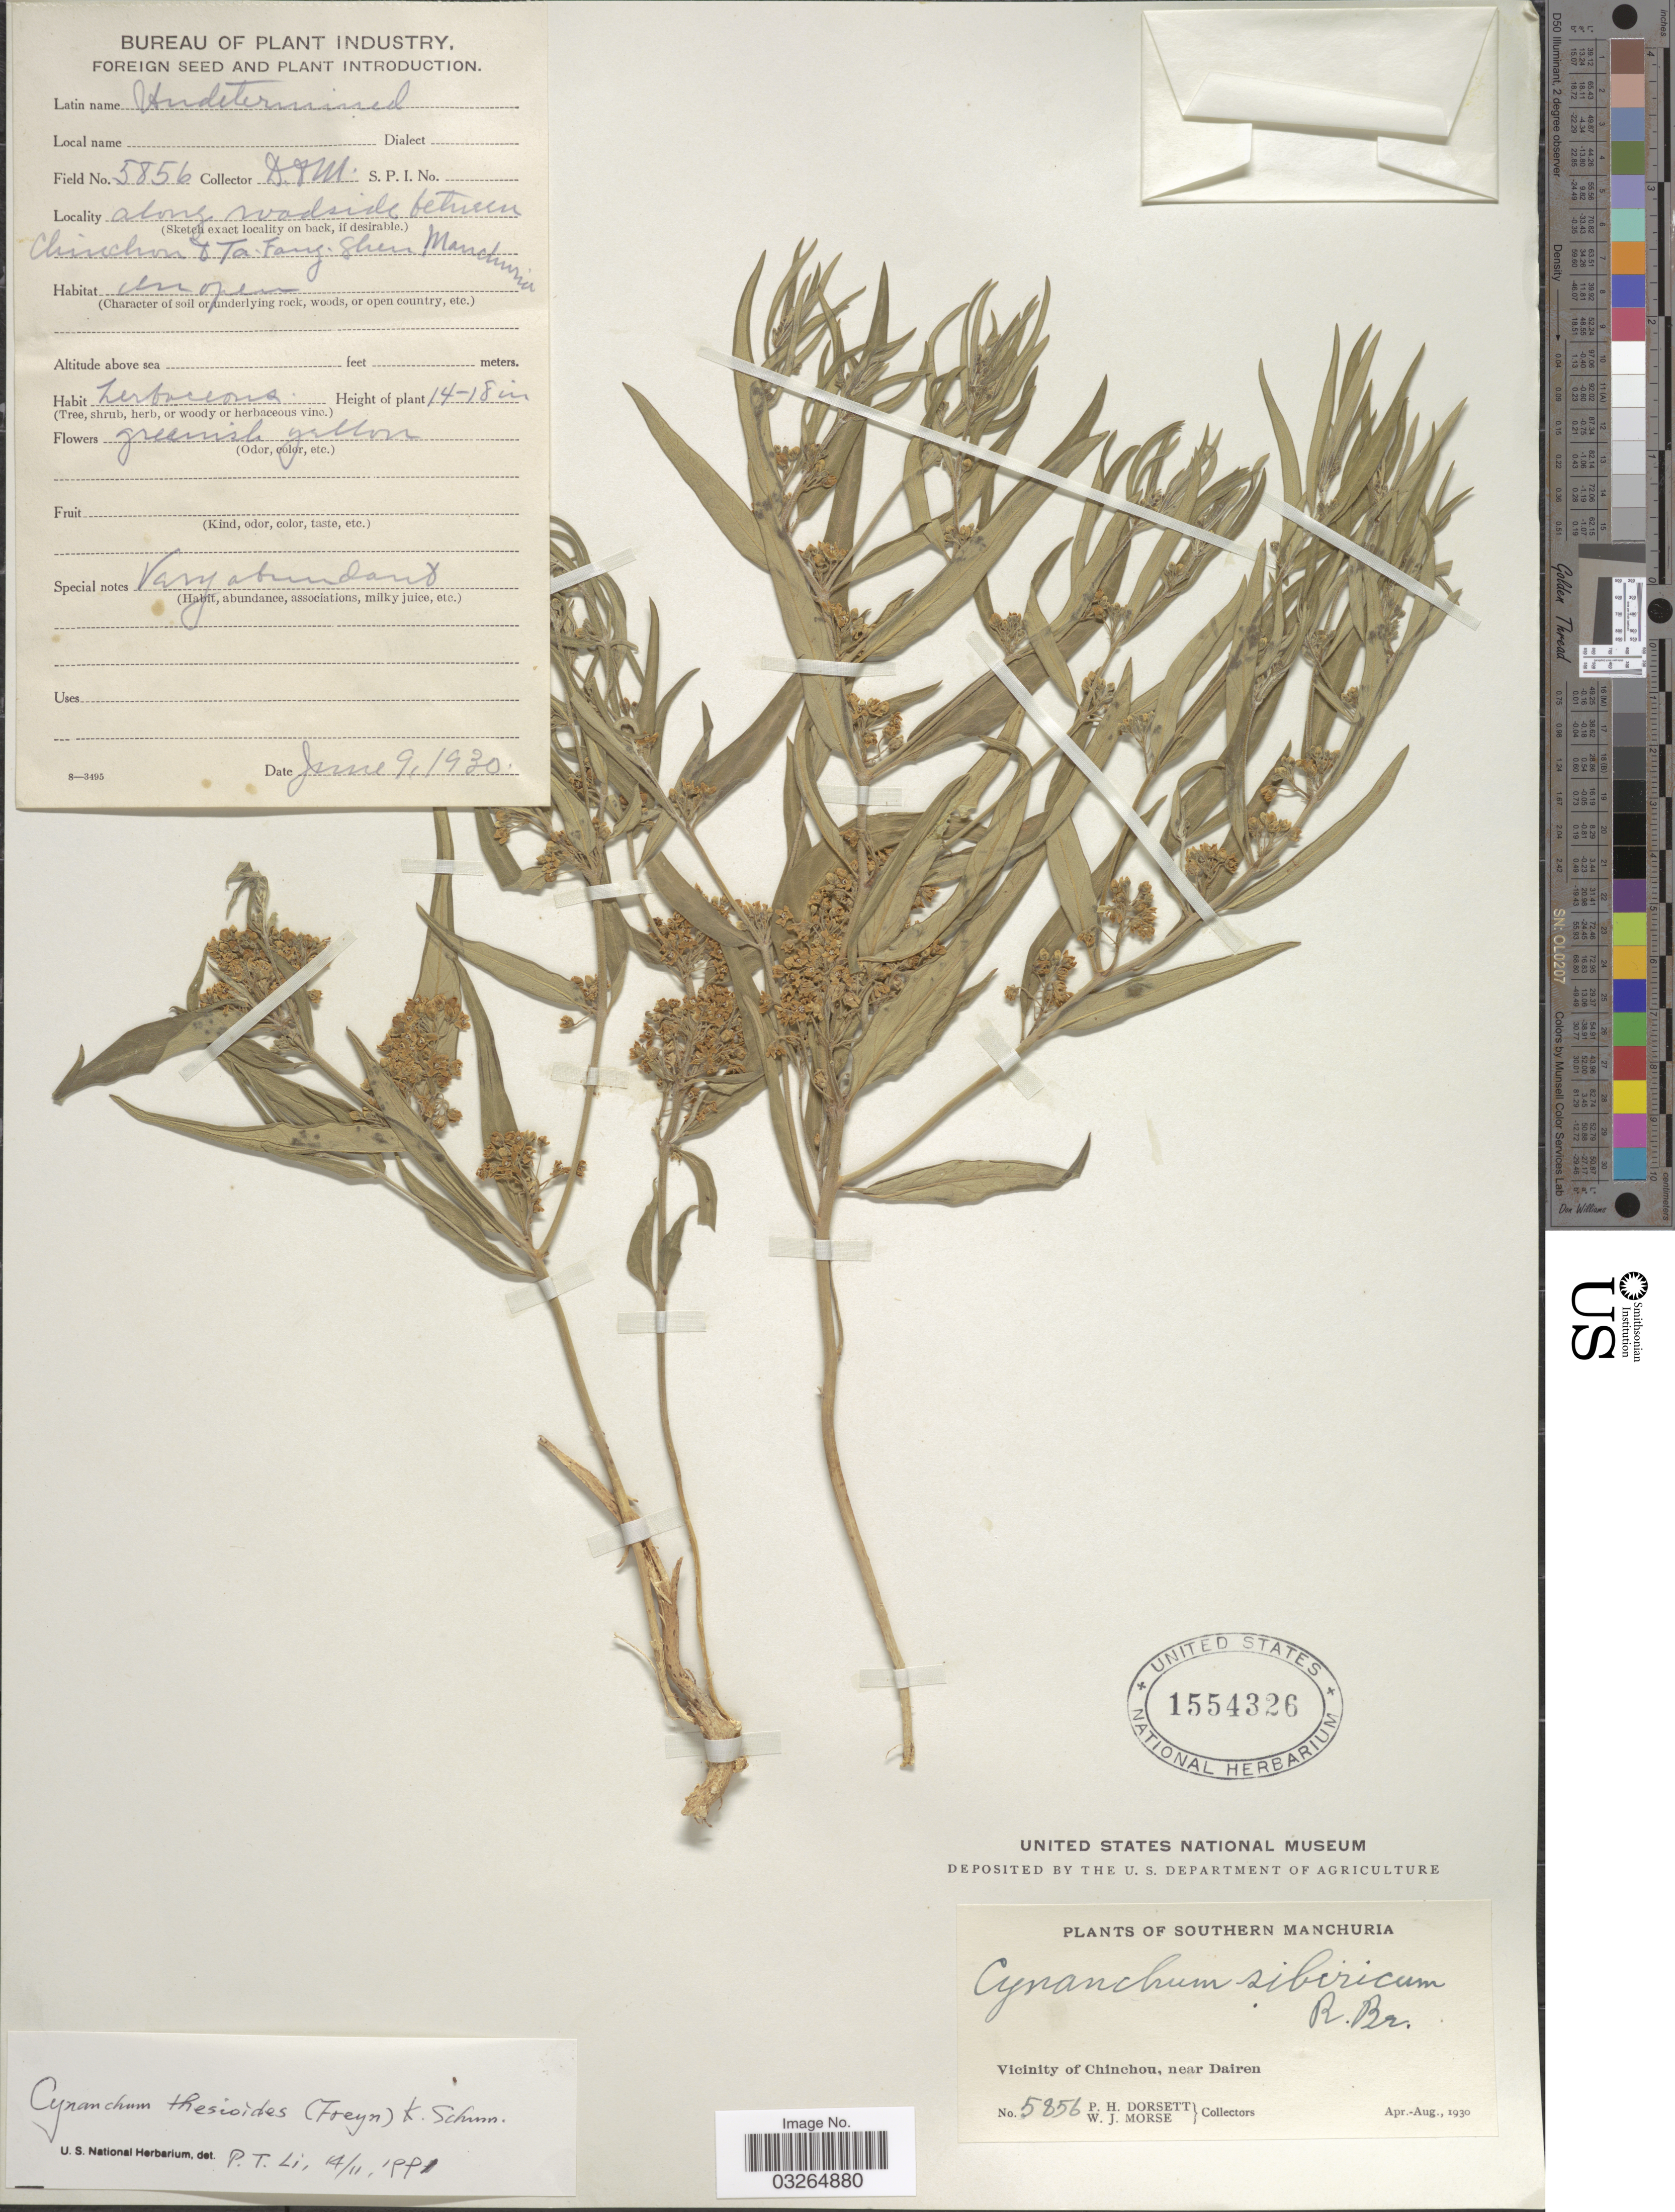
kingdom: Plantae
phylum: Tracheophyta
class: Magnoliopsida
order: Gentianales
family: Apocynaceae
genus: Cynanchum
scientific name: Cynanchum thesioides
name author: (Freyn) K. Schum.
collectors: P. H. Dorsett & W. J. Morse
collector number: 5856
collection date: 1930-06-09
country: China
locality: Southern Manchuria. Vicinity of Chinchou, near Dairen.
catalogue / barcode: US 1554326